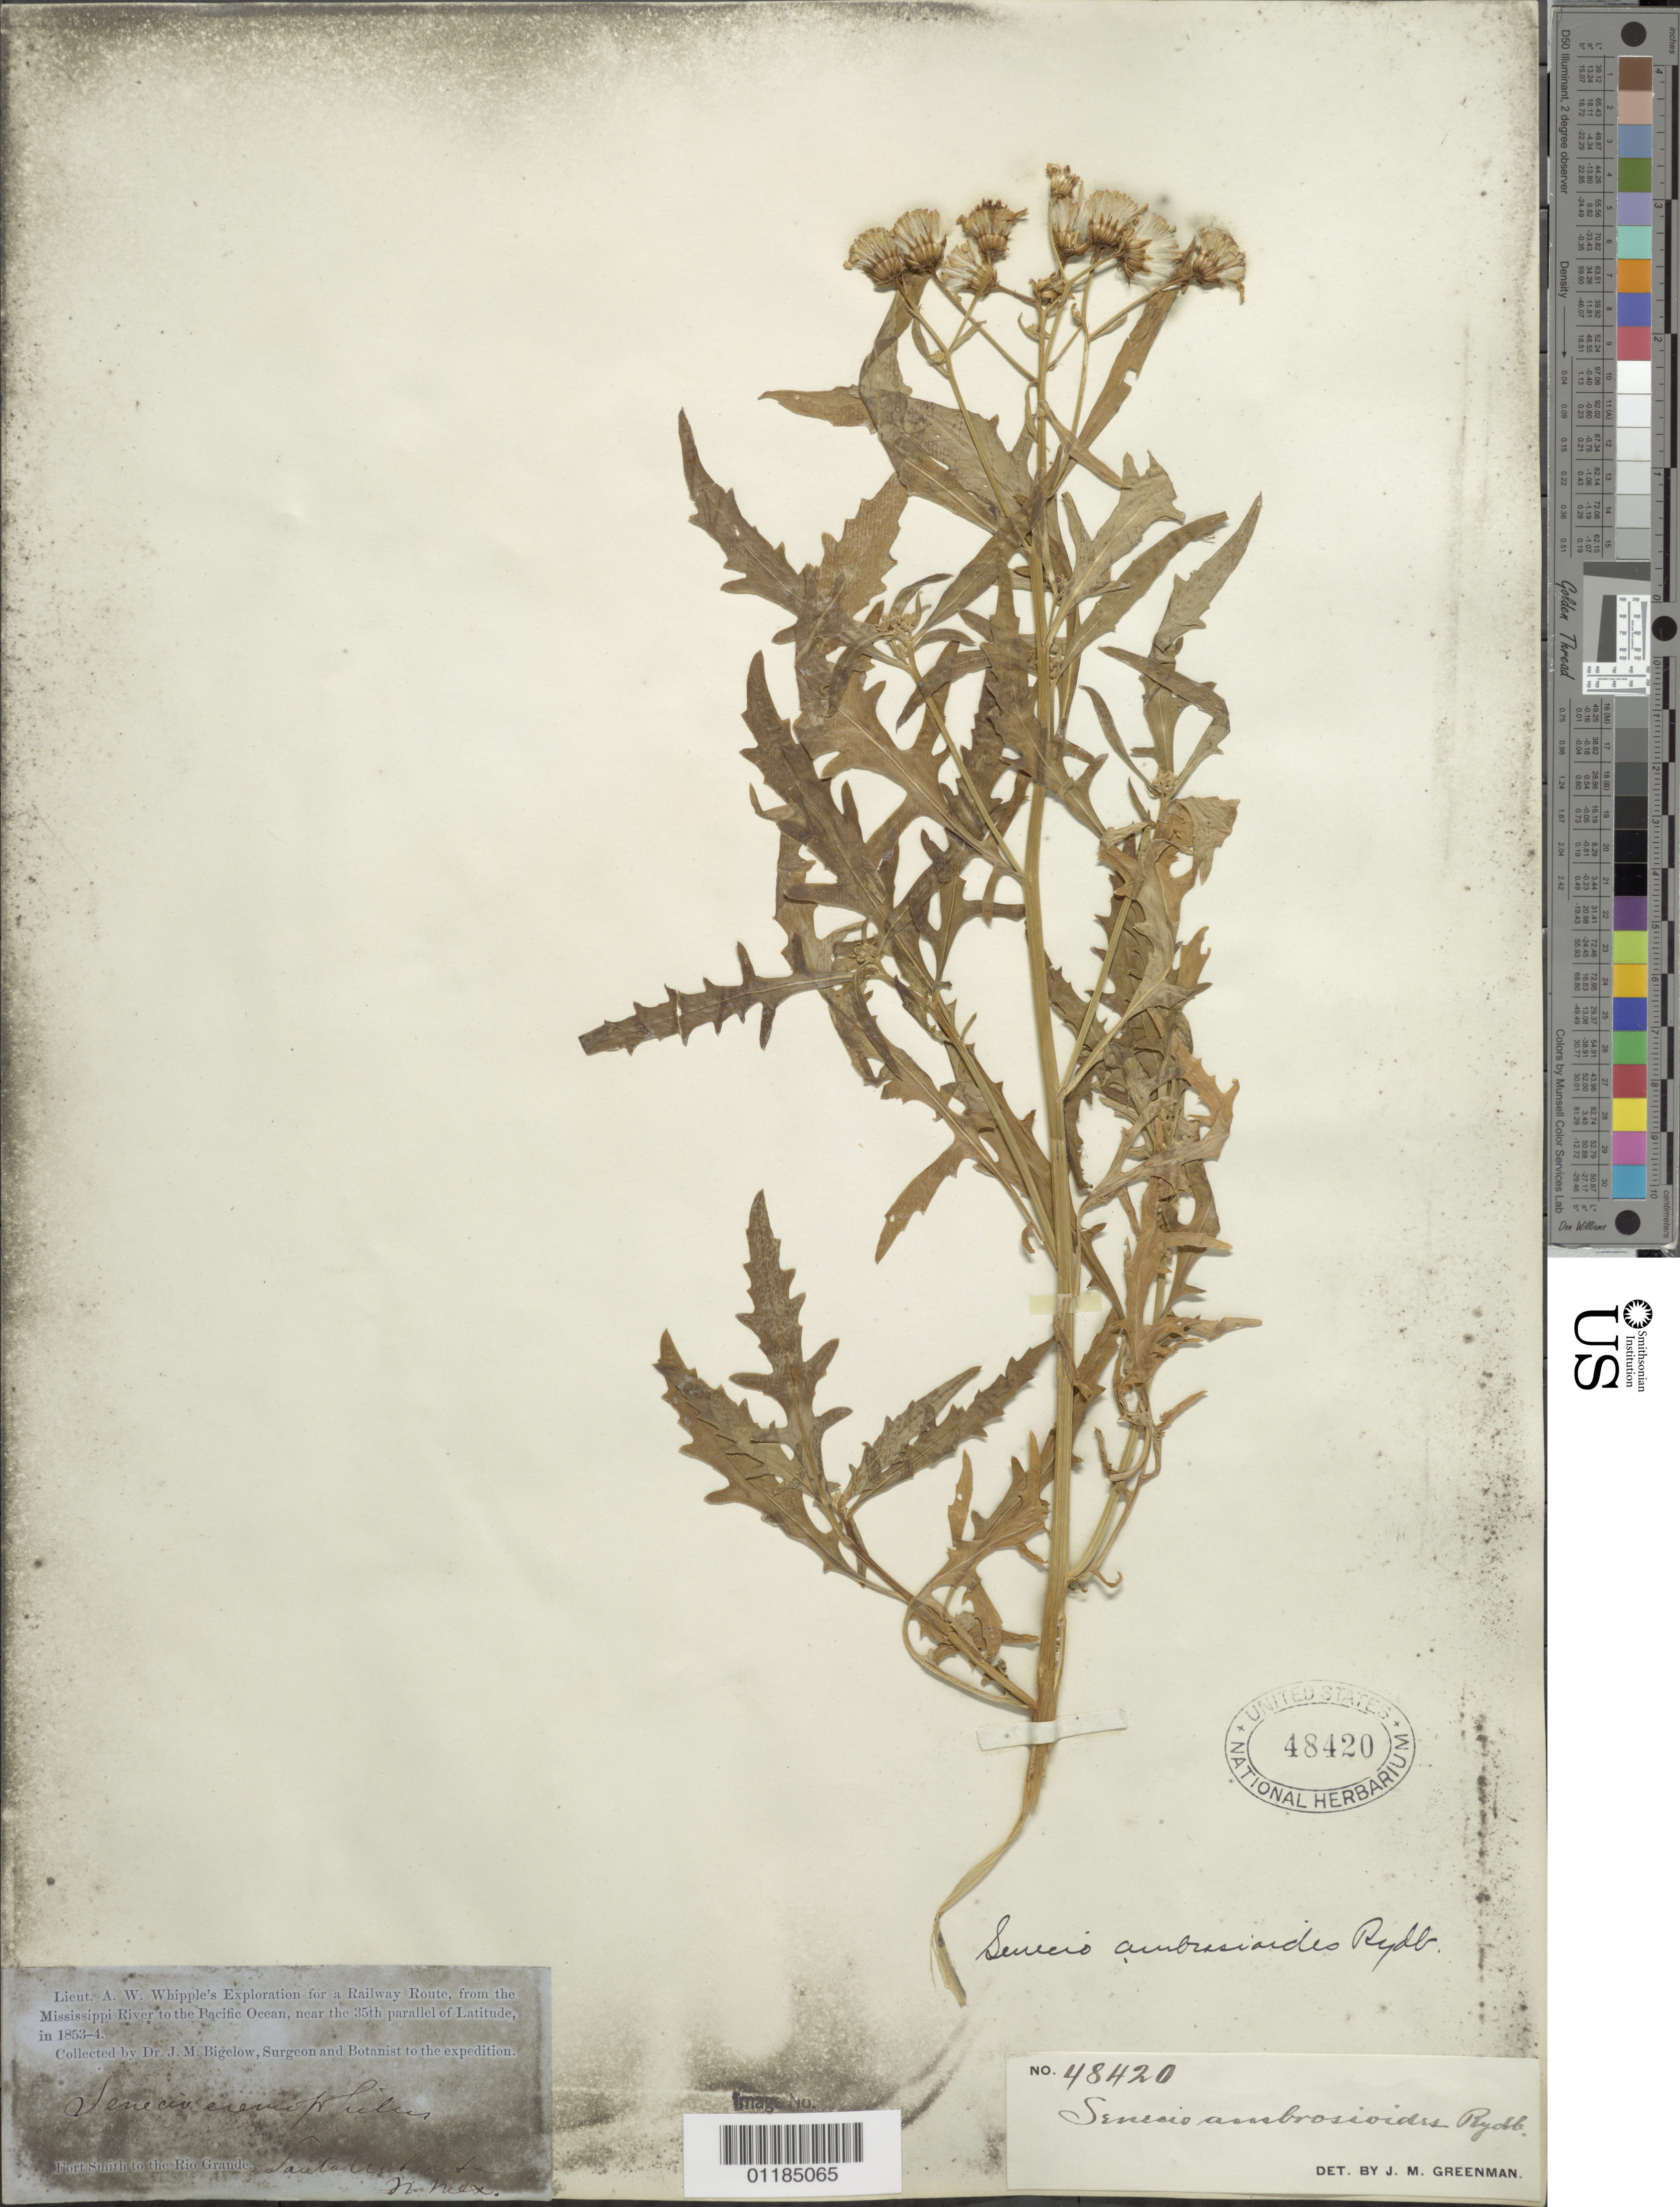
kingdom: Plantae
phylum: Tracheophyta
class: Magnoliopsida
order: Asterales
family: Asteraceae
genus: Senecio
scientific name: Senecio eremophilus var. kingii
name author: (Rydb.) Greenm.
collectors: J. M. Bigelow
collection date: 1853/1854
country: United States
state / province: New Mexico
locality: [San Antonita], New Mex.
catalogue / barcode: US 48420